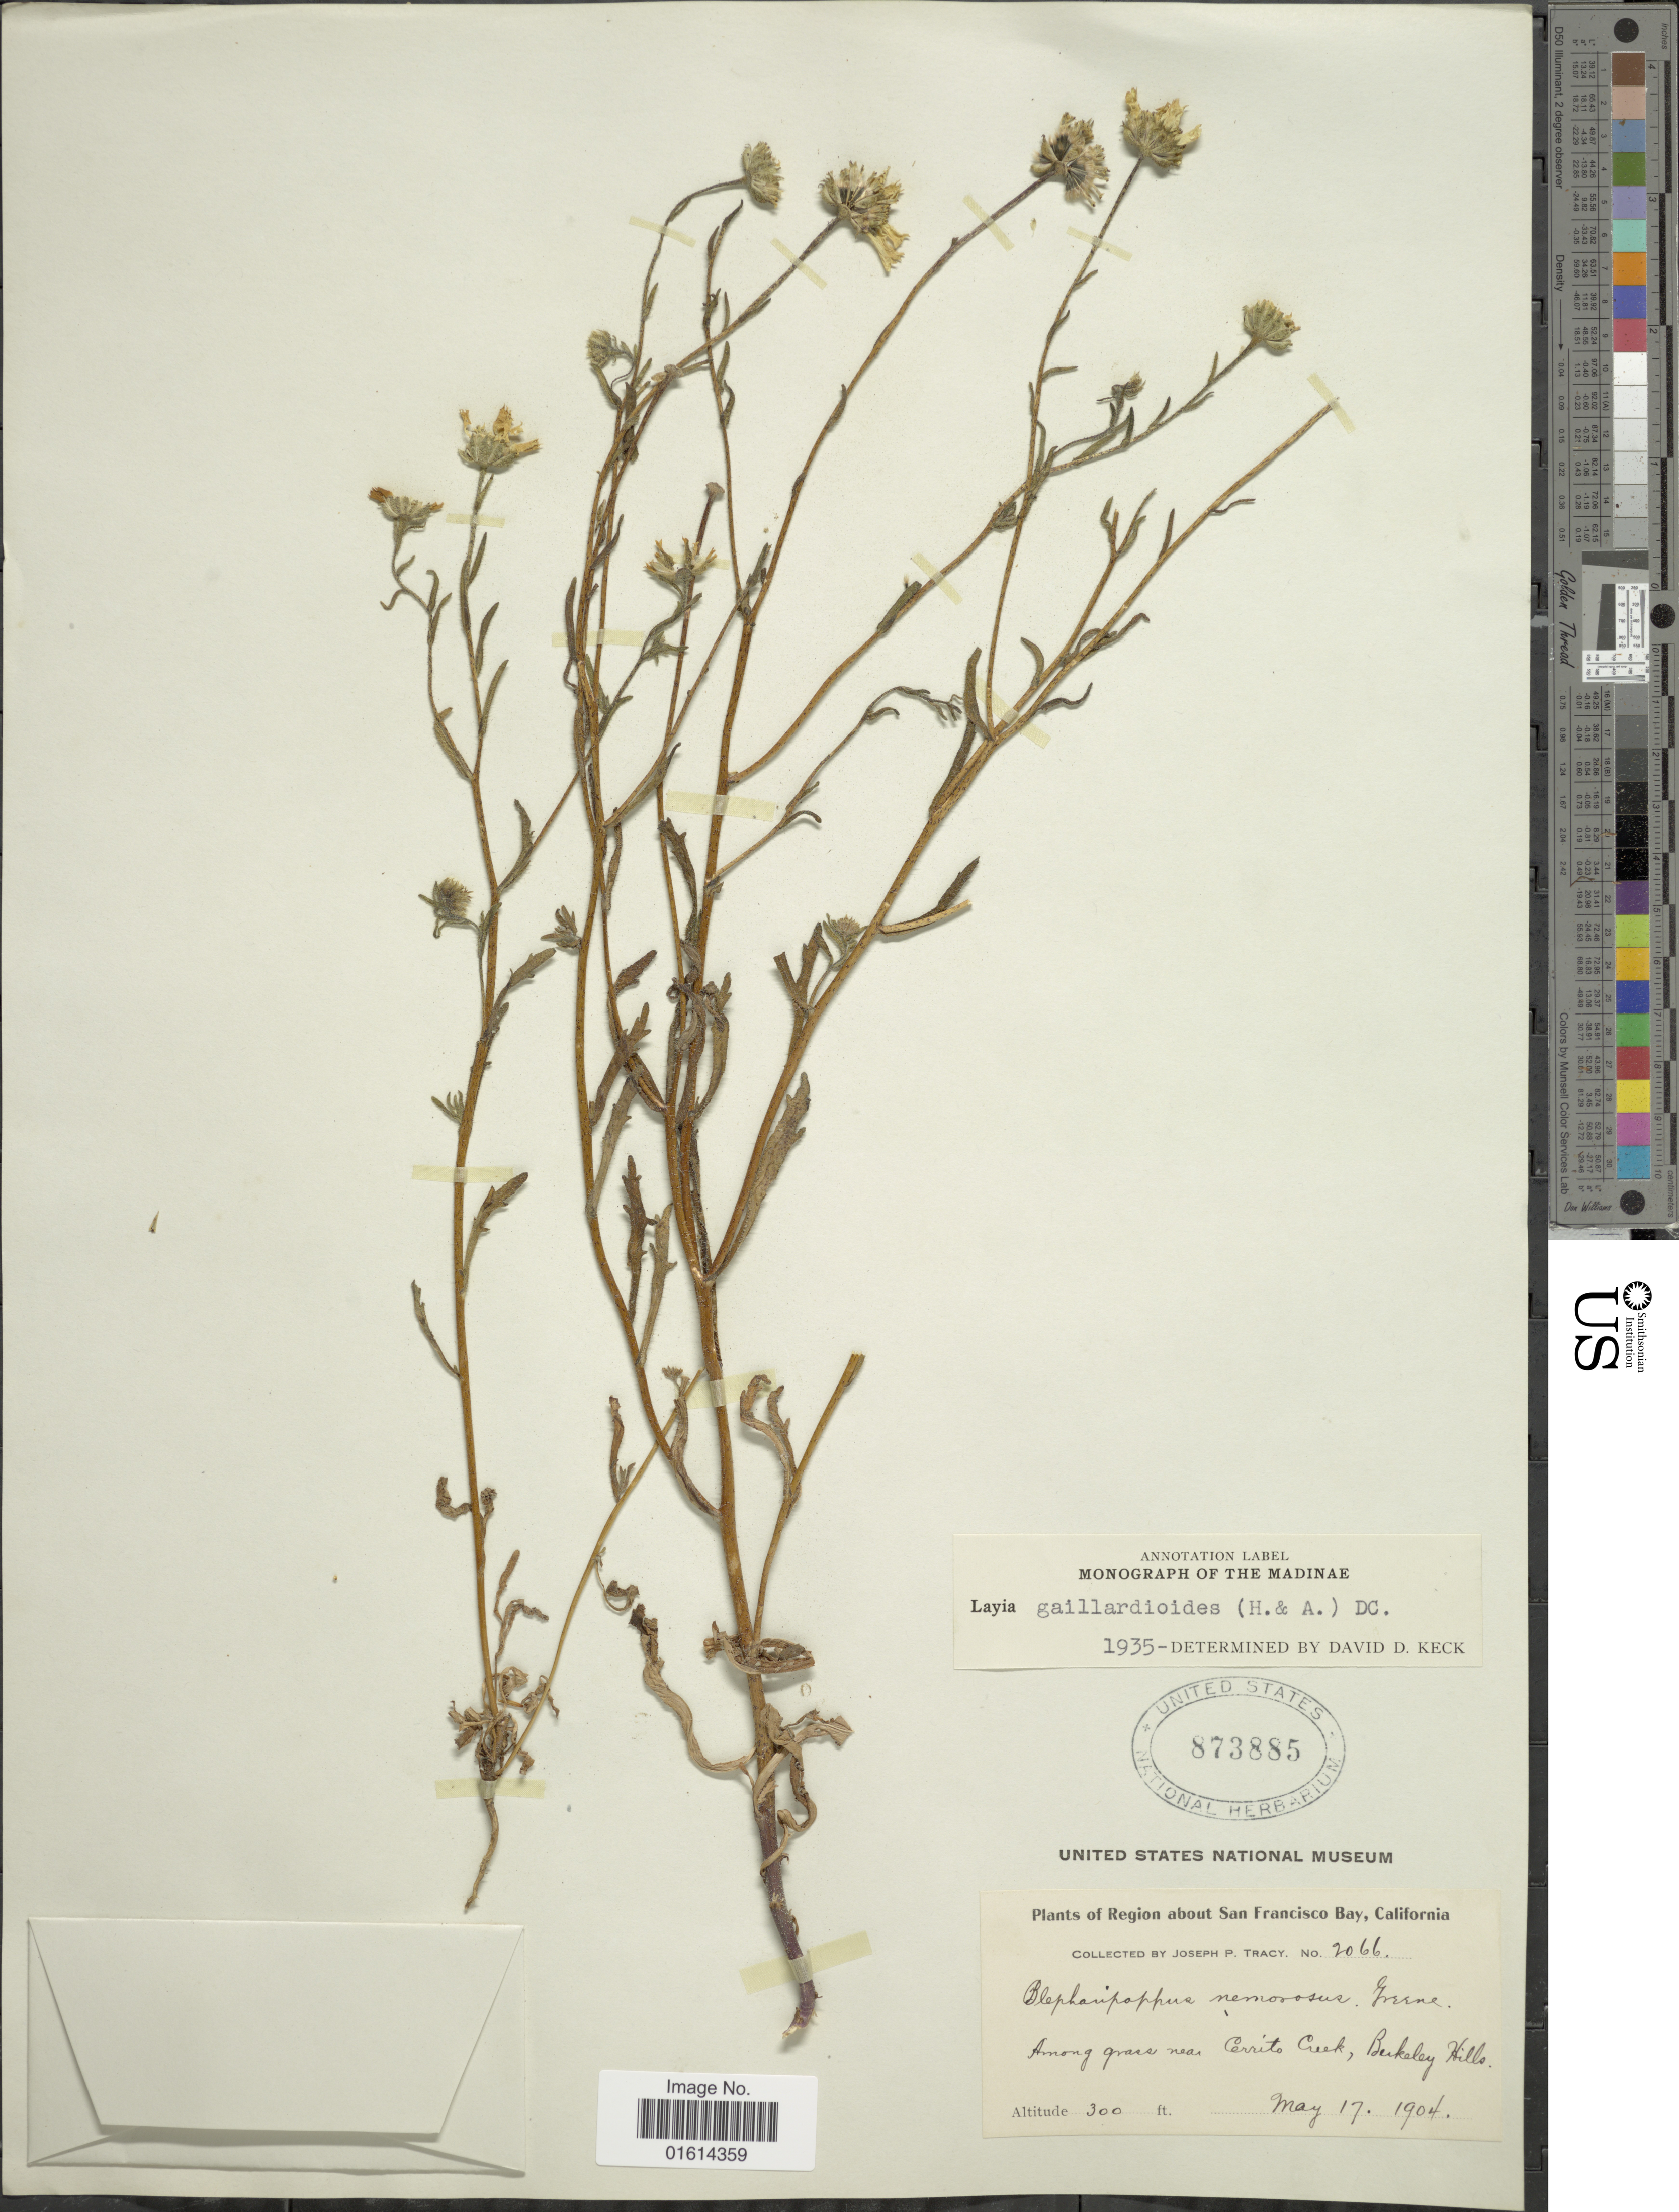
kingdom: Plantae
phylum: Tracheophyta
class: Magnoliopsida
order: Asterales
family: Asteraceae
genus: Layia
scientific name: Layia gaillardioides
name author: (Hook. & Arn.) DC.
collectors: J. Tracy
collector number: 2066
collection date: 1904-05-17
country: United States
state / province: California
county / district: Alameda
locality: Region about Francisco Bay, near Cerrito Creek, Berkeley Hills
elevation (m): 91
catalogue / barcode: US 873885